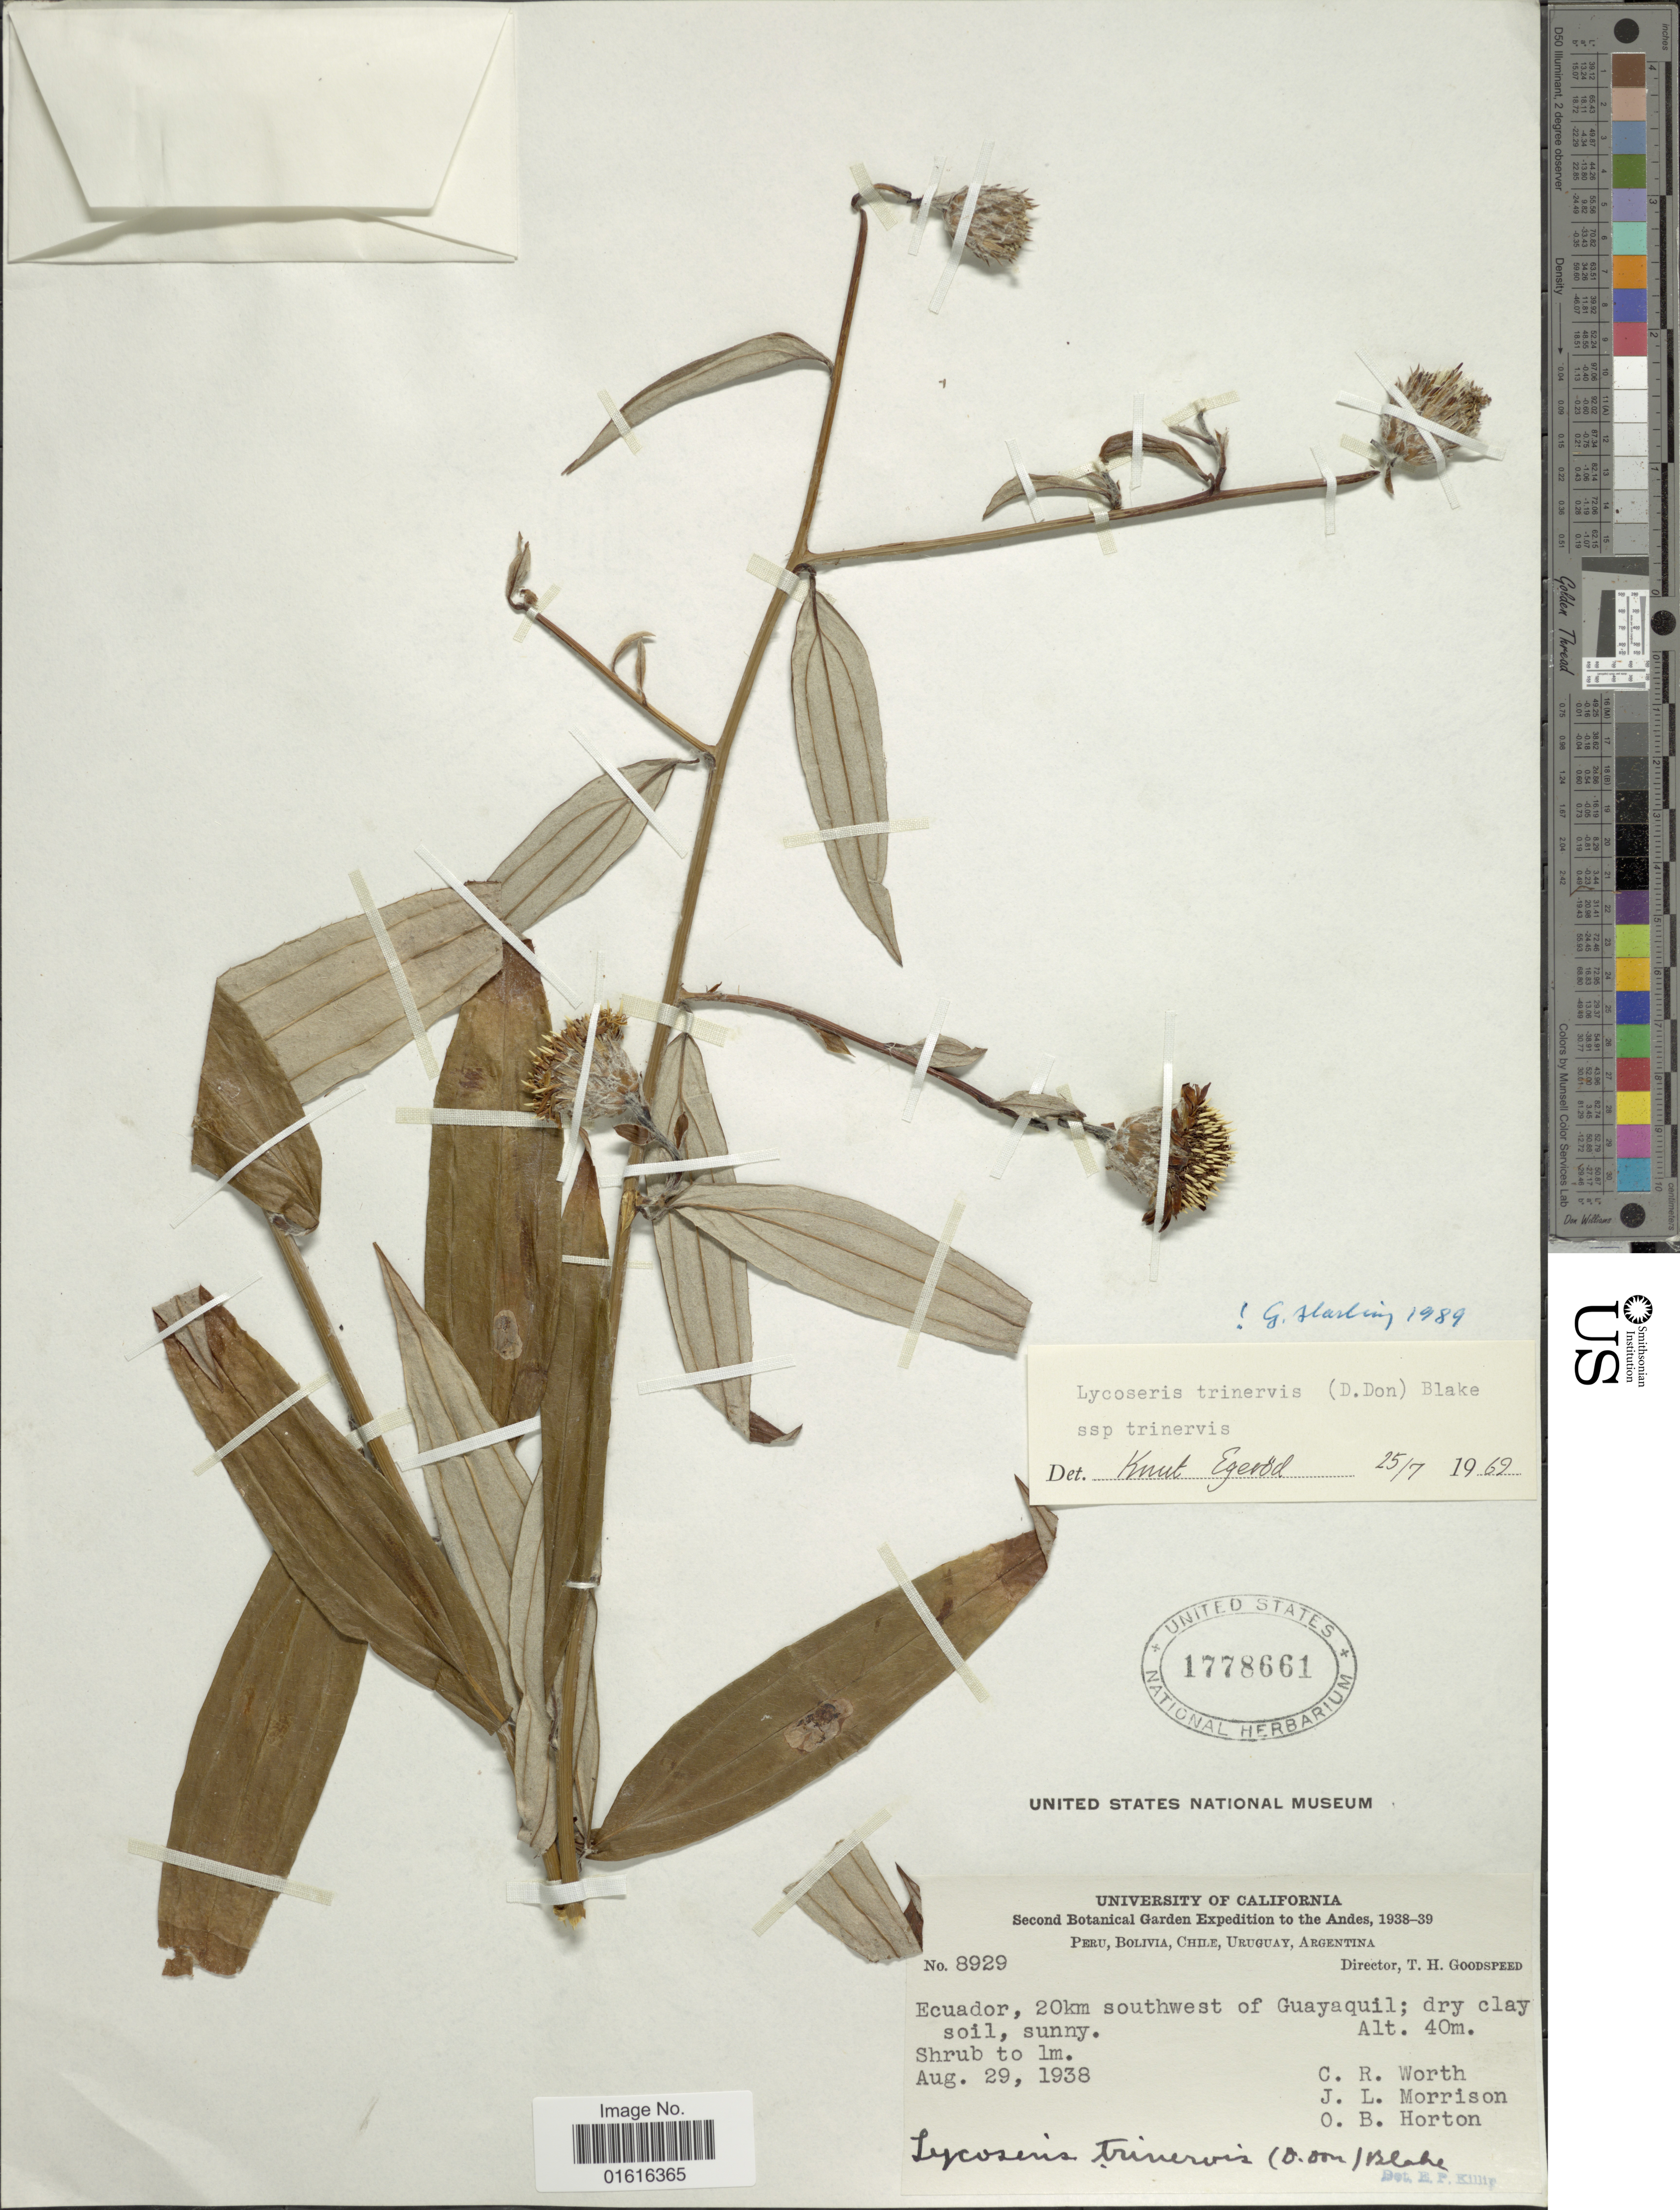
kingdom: Plantae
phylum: Tracheophyta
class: Magnoliopsida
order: Asterales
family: Asteraceae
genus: Lycoseris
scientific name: Lycoseris trinervis subsp. trinervis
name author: (D. Don) S.F. Blake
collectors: C. R. Worth, J. L. Morrison & O. B. Horton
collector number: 8929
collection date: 1938-08-29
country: Ecuador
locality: The Andes, 20 km southwest of Guayaquil;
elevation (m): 40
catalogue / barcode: US 1778661